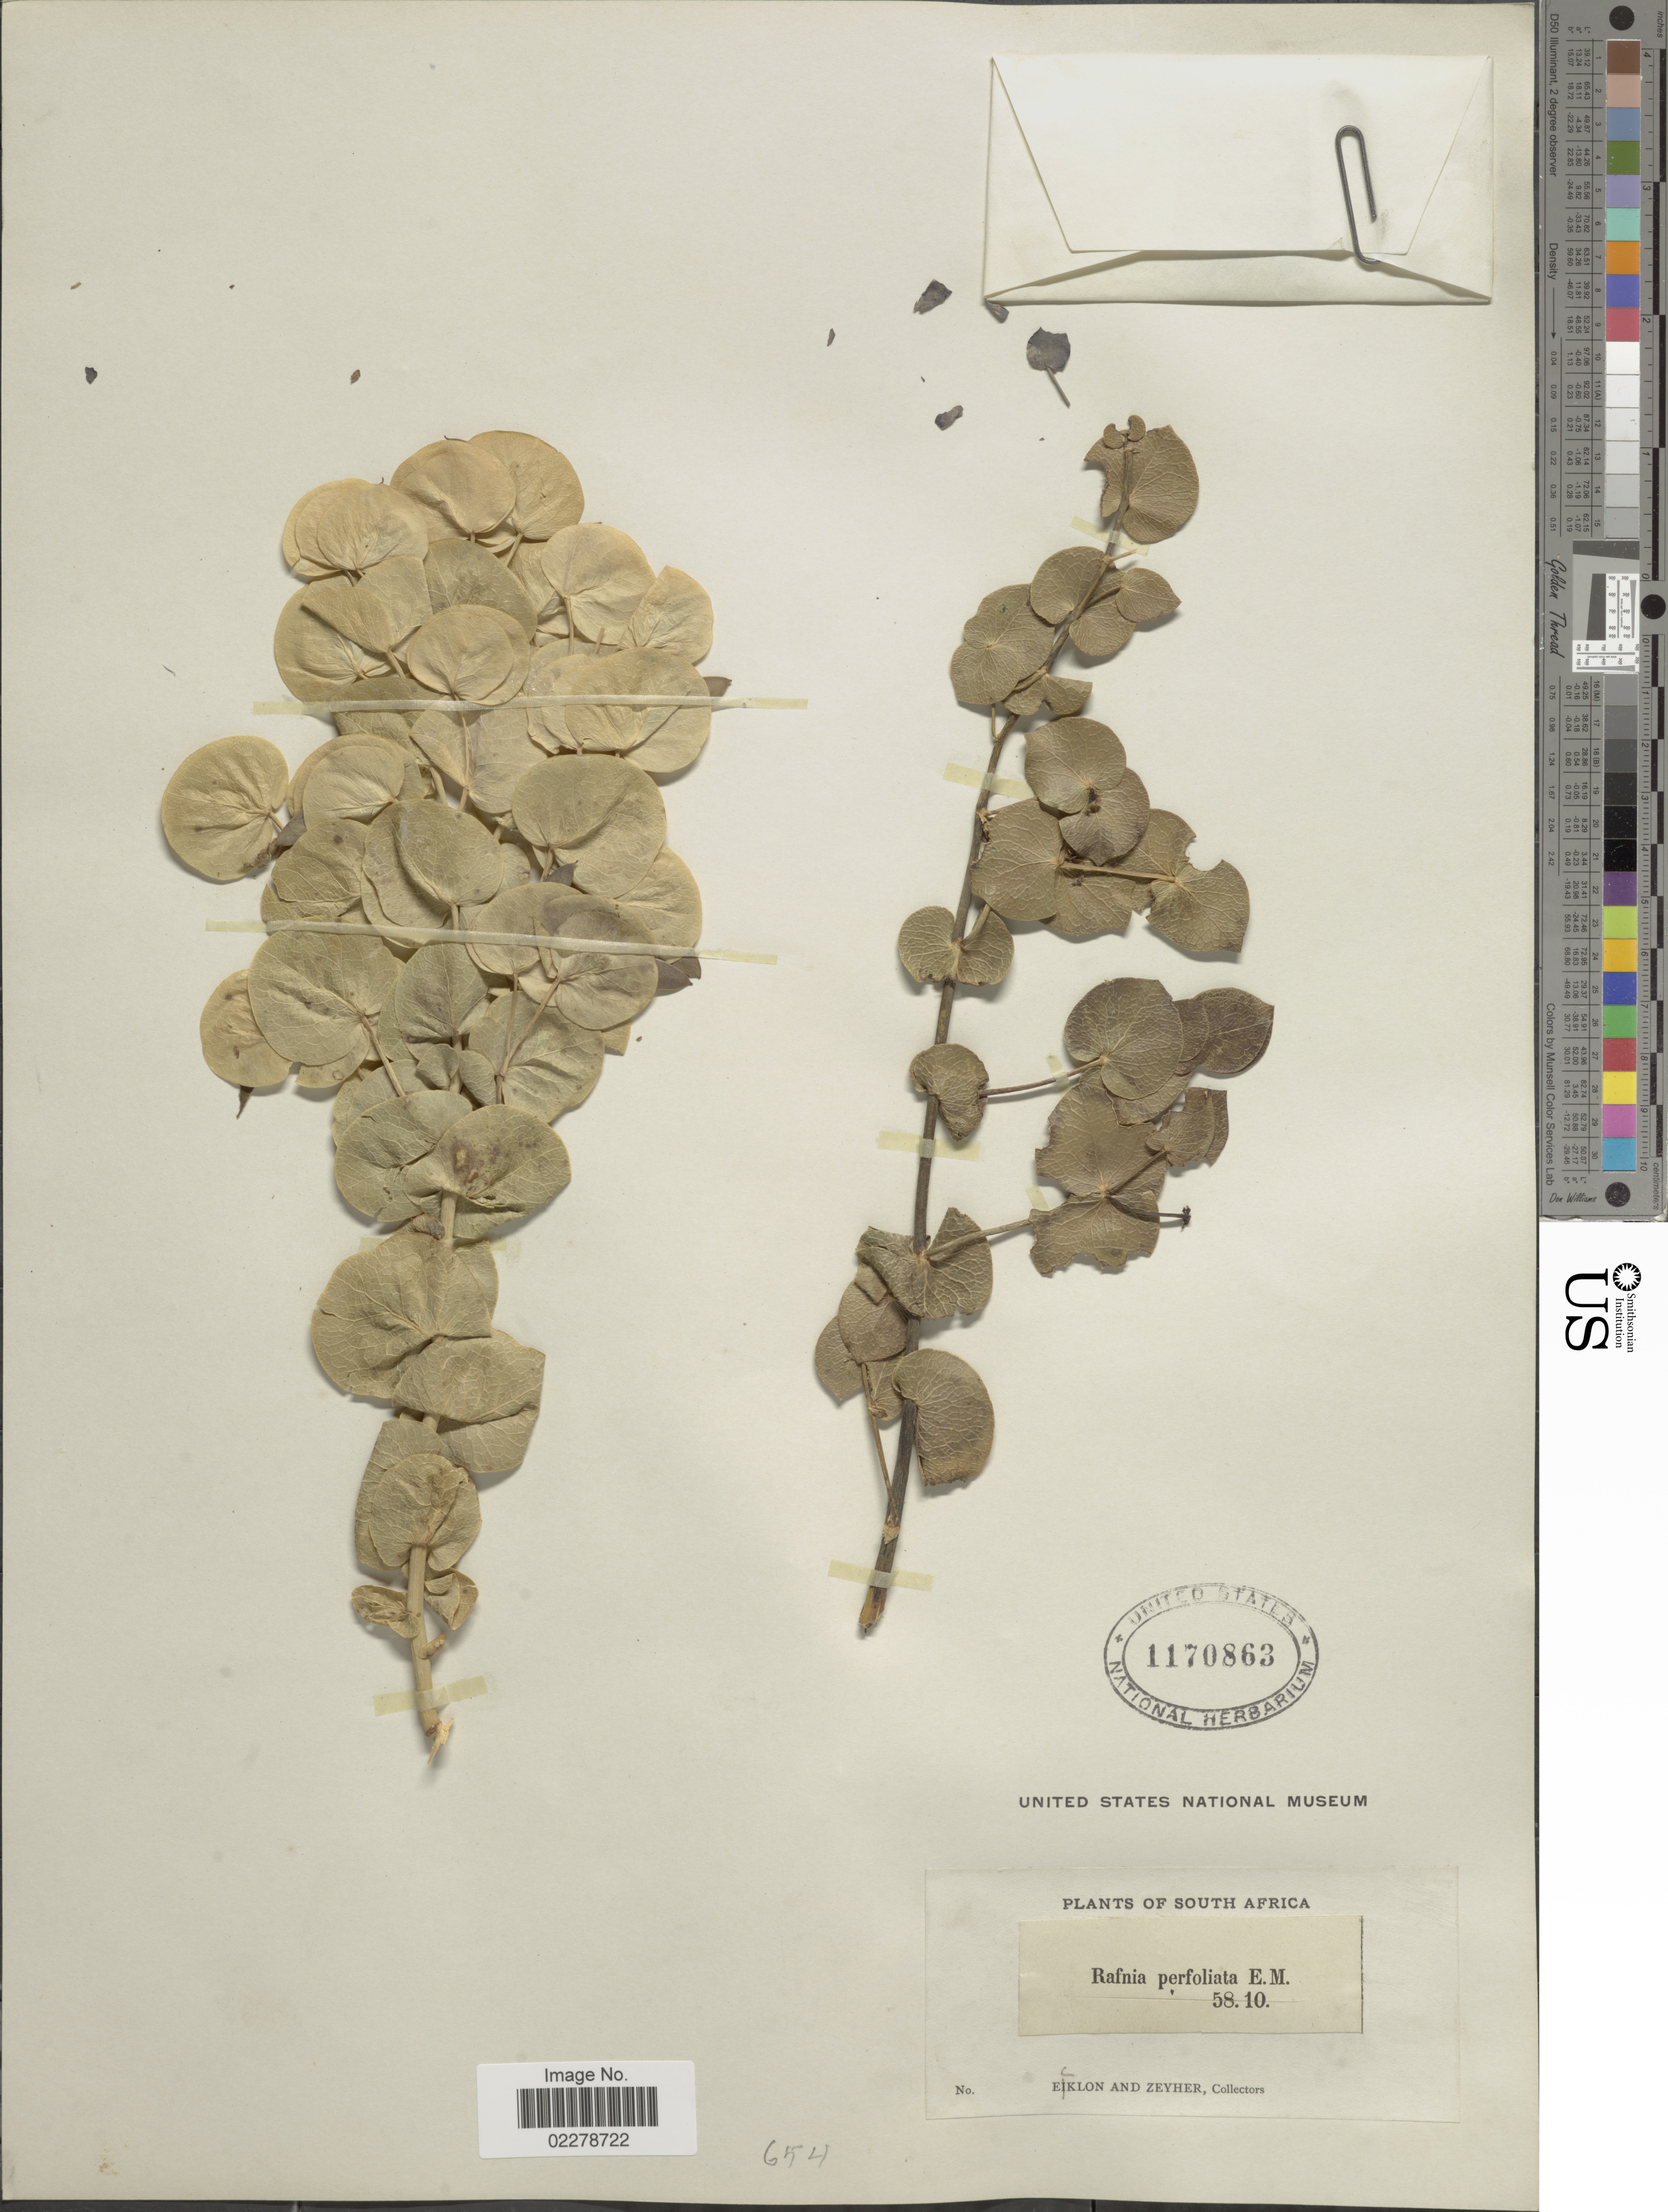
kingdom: Plantae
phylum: Tracheophyta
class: Magnoliopsida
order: Fabales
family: Fabaceae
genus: Rafnia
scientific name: Rafnia perfoliata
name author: (DC.) E. Mey.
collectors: -. Ecklon & -. Zeyher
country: South Africa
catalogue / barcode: US 1170863